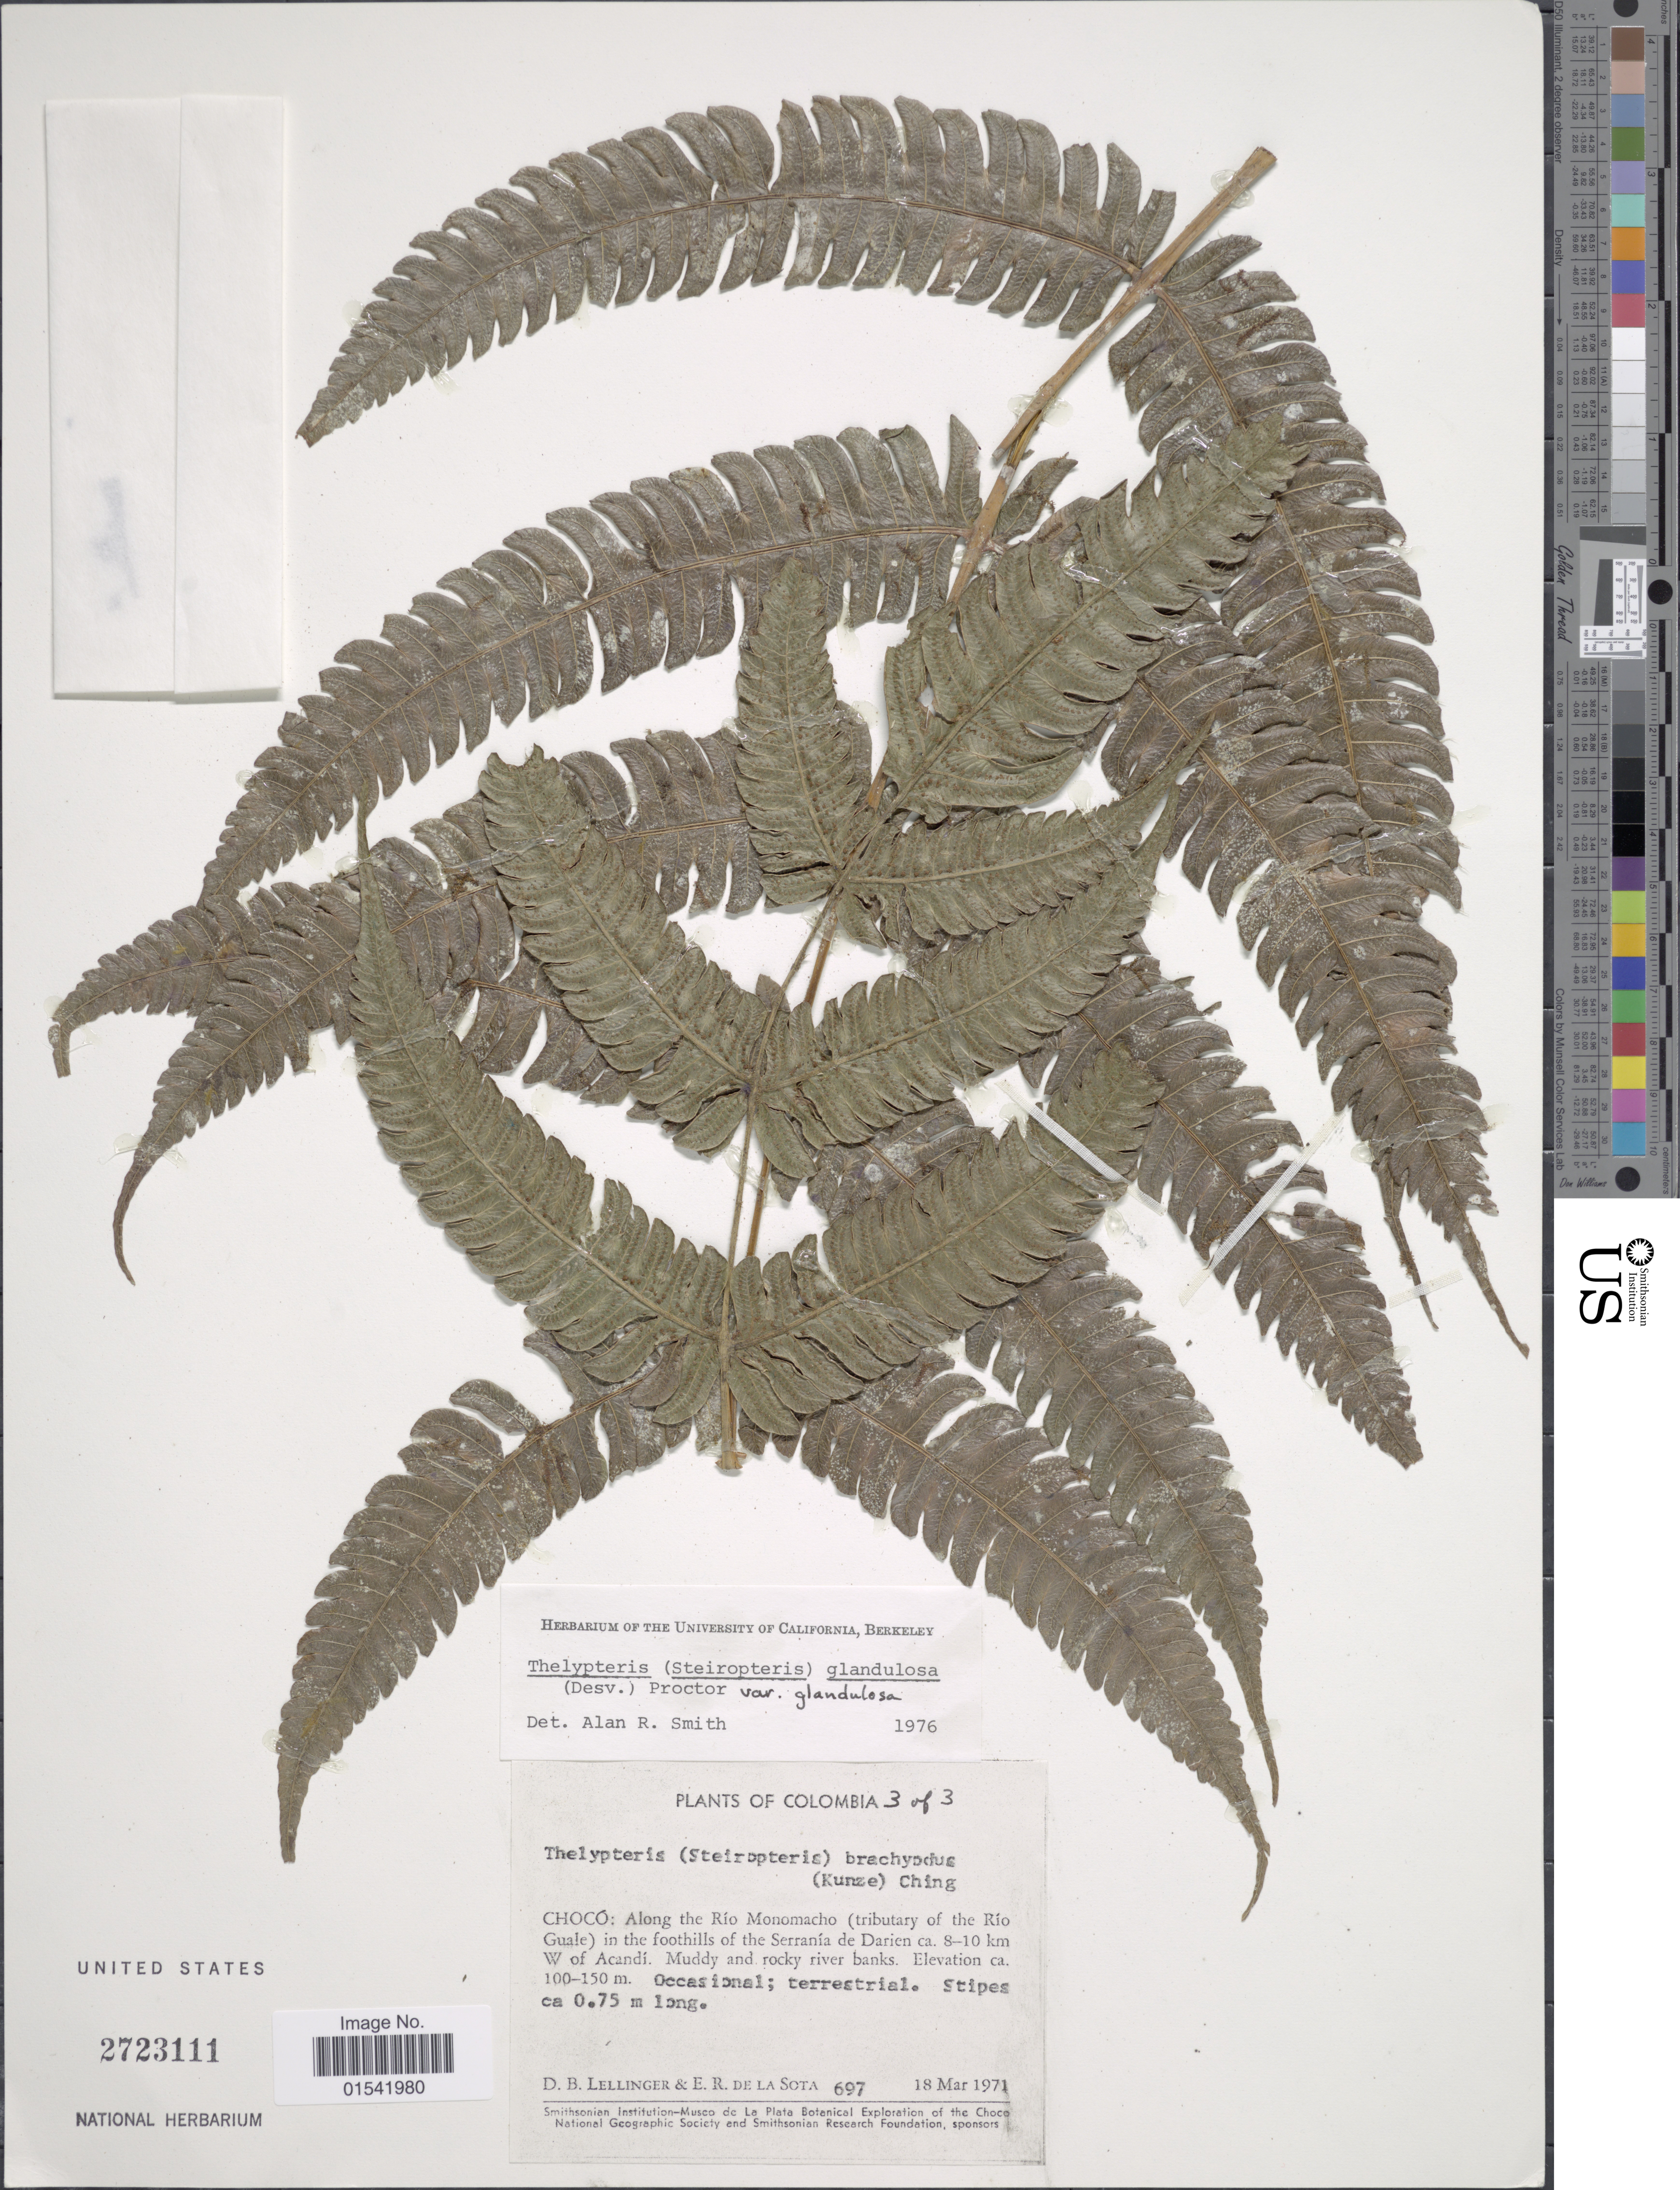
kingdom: Plantae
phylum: Tracheophyta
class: Polypodiopsida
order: Polypodiales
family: Thelypteridaceae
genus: Steiropteris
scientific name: Steiropteris glandulosa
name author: (Hook. f.) Pic. Serm.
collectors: D. B. Lellinger & E. R. de la Sota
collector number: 697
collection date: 1971-03-18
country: Colombia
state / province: Chocó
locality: Along the Río Monomacho (tributary of the Río Guale) in the foothills of the Serranía de Darien ca. 8-10 km W of Acandí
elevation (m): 100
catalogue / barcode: US 2723111